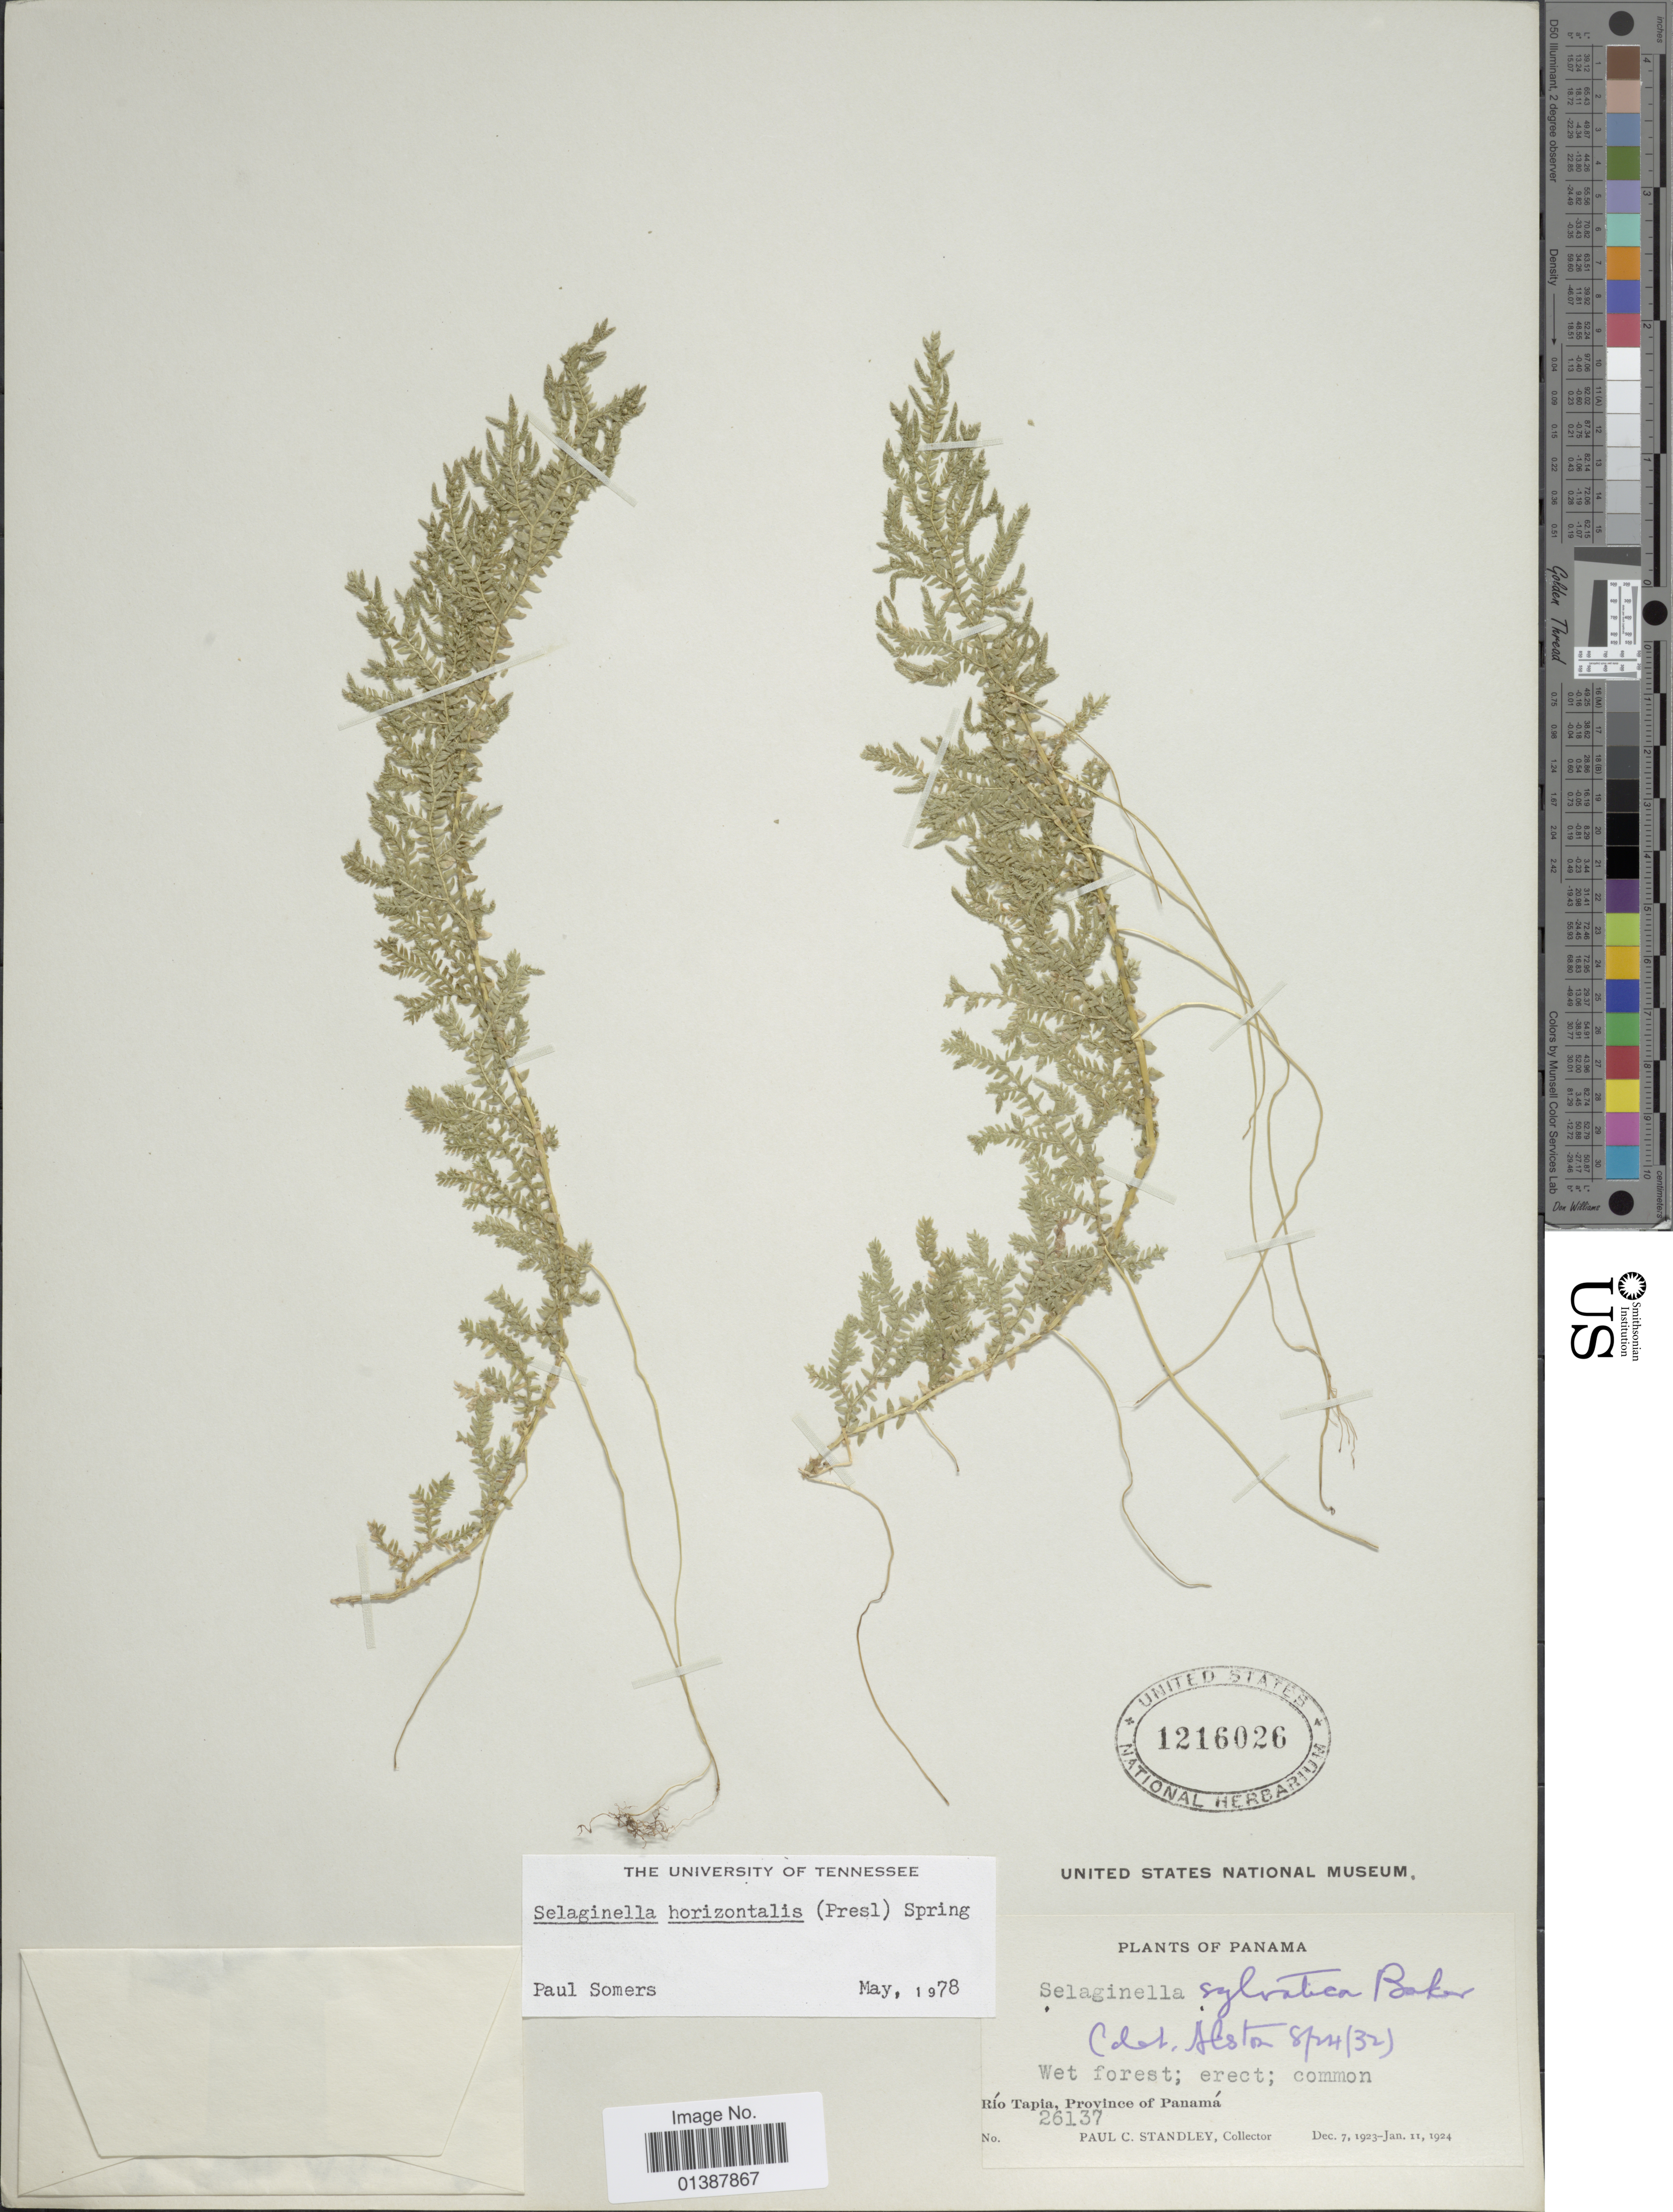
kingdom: Plantae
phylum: Tracheophyta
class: Lycopodiopsida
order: Selaginellales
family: Selaginellaceae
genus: Selaginella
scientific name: Selaginella horizontalis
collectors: P. C. Standley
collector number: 26137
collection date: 1923-12-07/1924-01-11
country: Panama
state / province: Panamá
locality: Río Tapia, Province of Panamá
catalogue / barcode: US 1216026